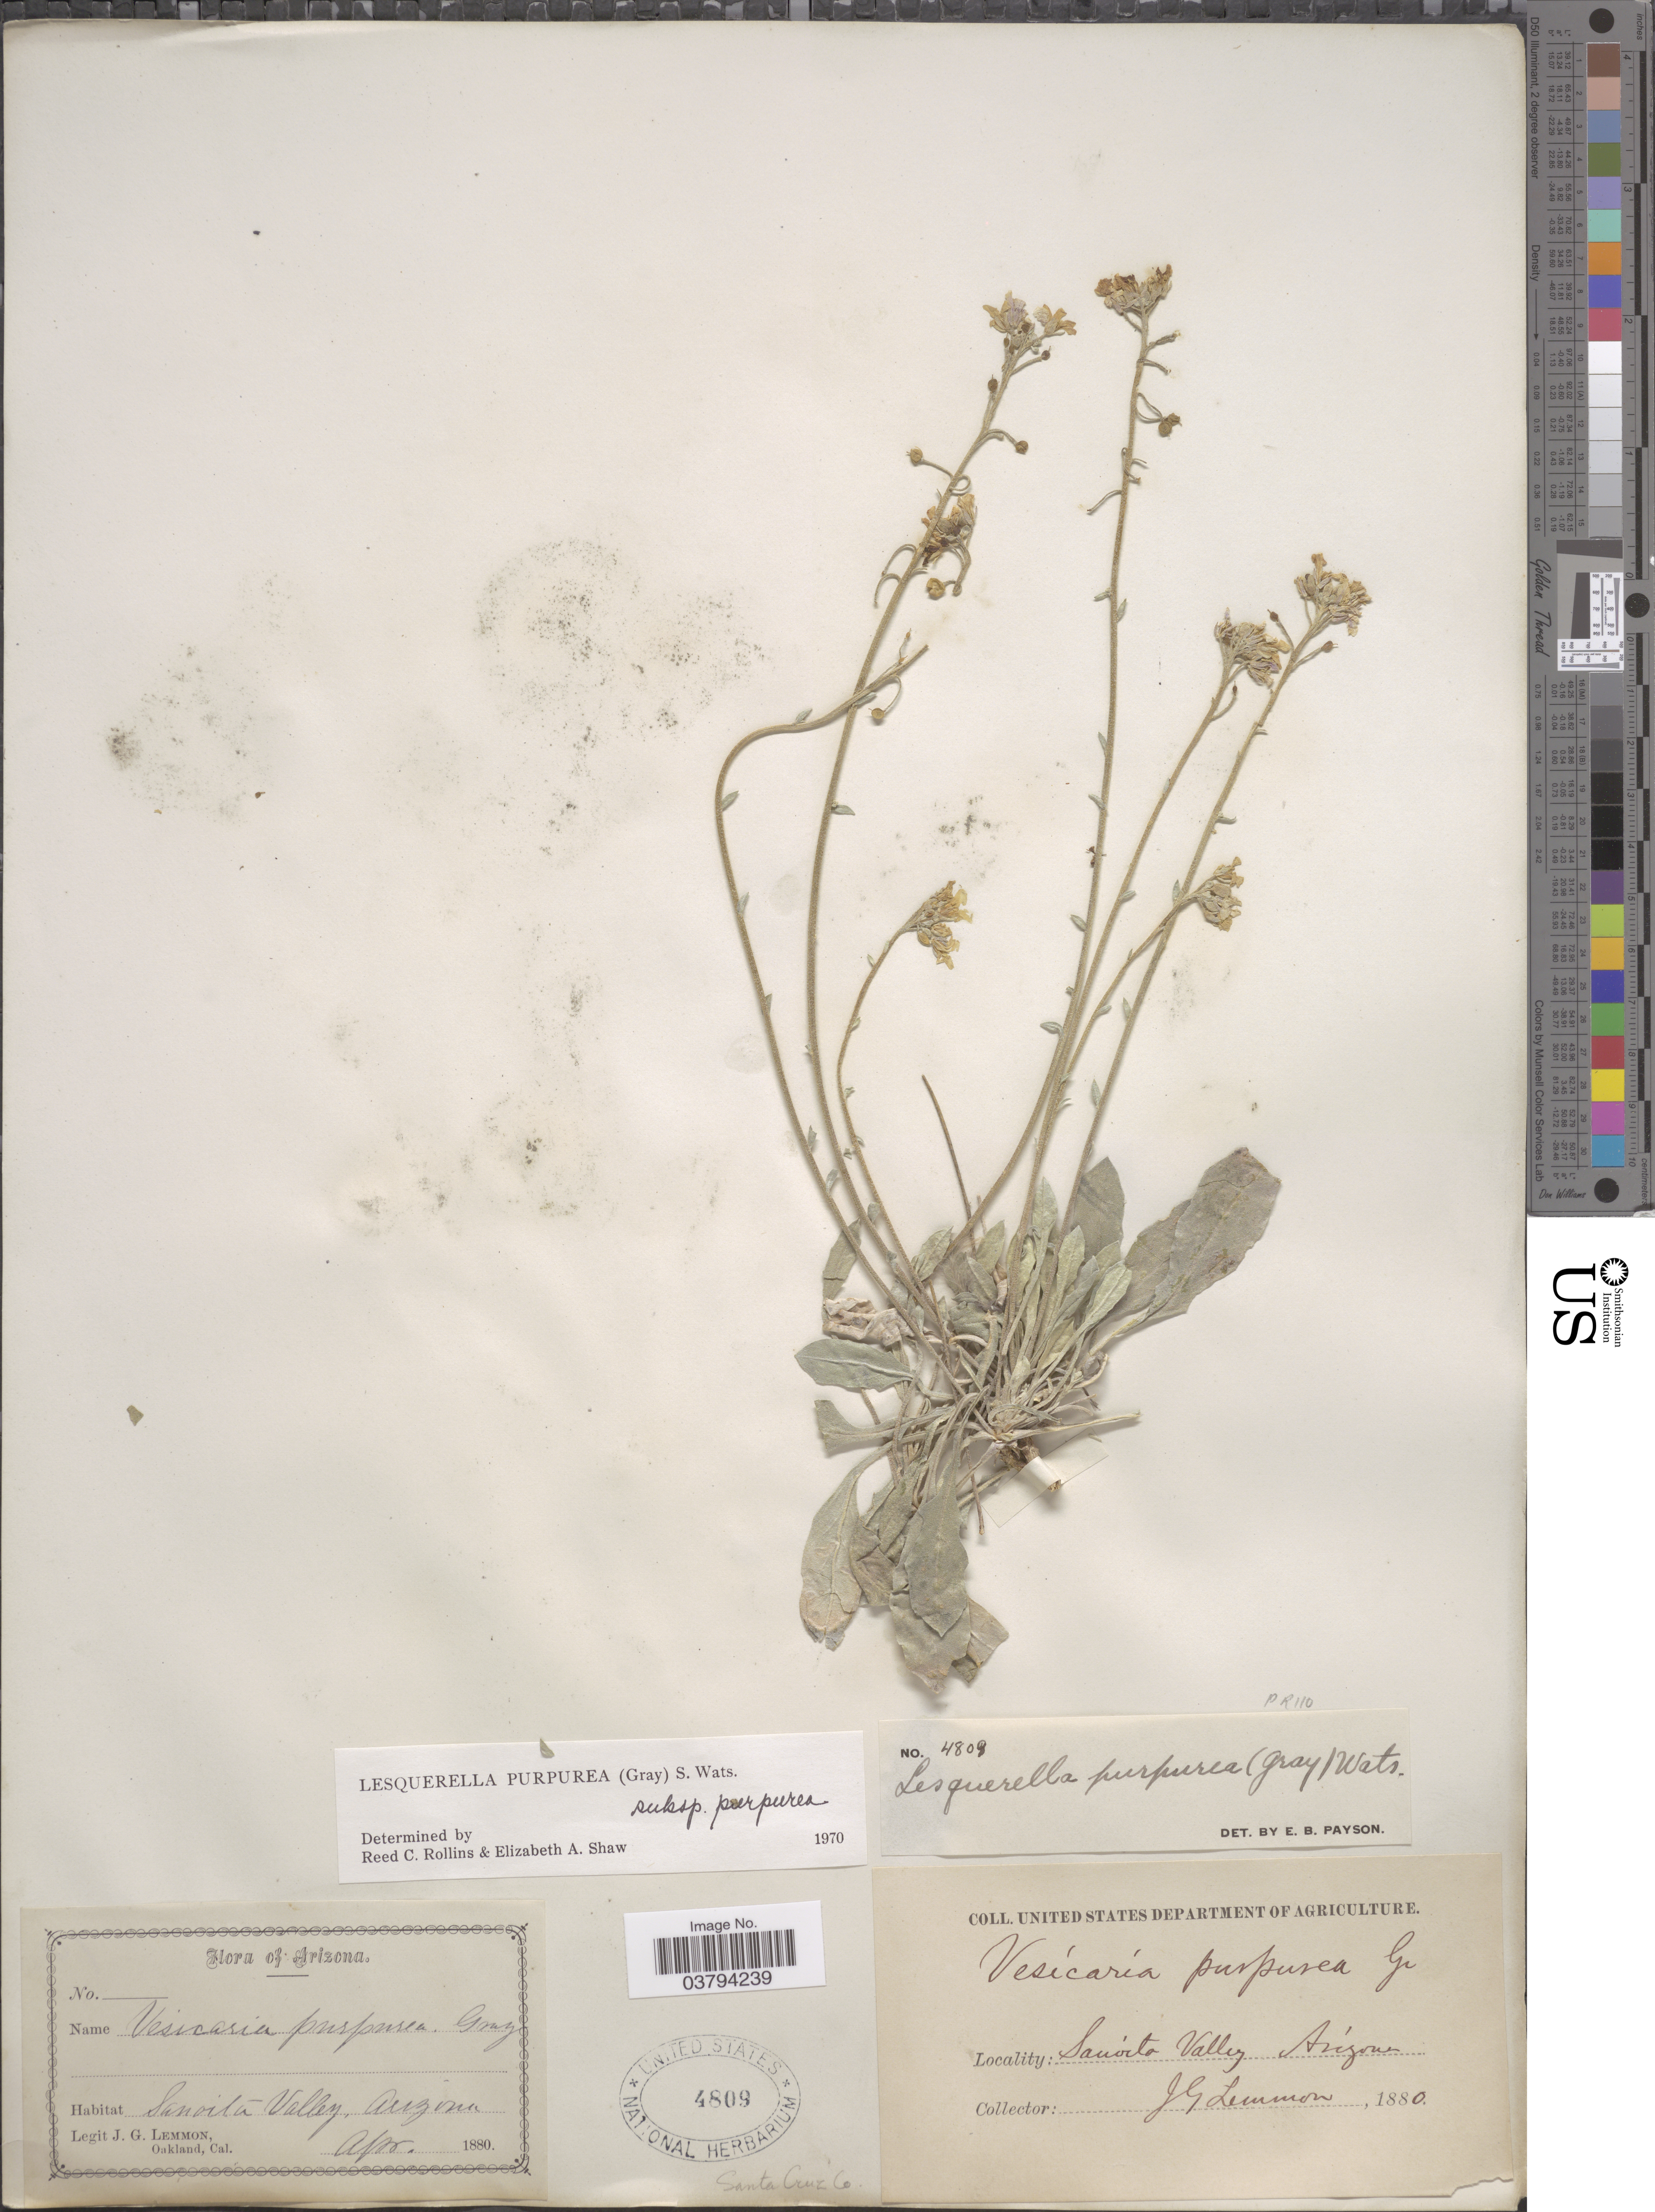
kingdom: Plantae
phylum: Tracheophyta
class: Magnoliopsida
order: Brassicales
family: Brassicaceae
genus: Lesquerella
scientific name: Lesquerella purpurea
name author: (A. Gray) S. Watson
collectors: J. Lemmon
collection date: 1880-04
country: United States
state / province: Arizona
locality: Sonoita Valley. Santa Cruz Co.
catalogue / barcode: US 4809